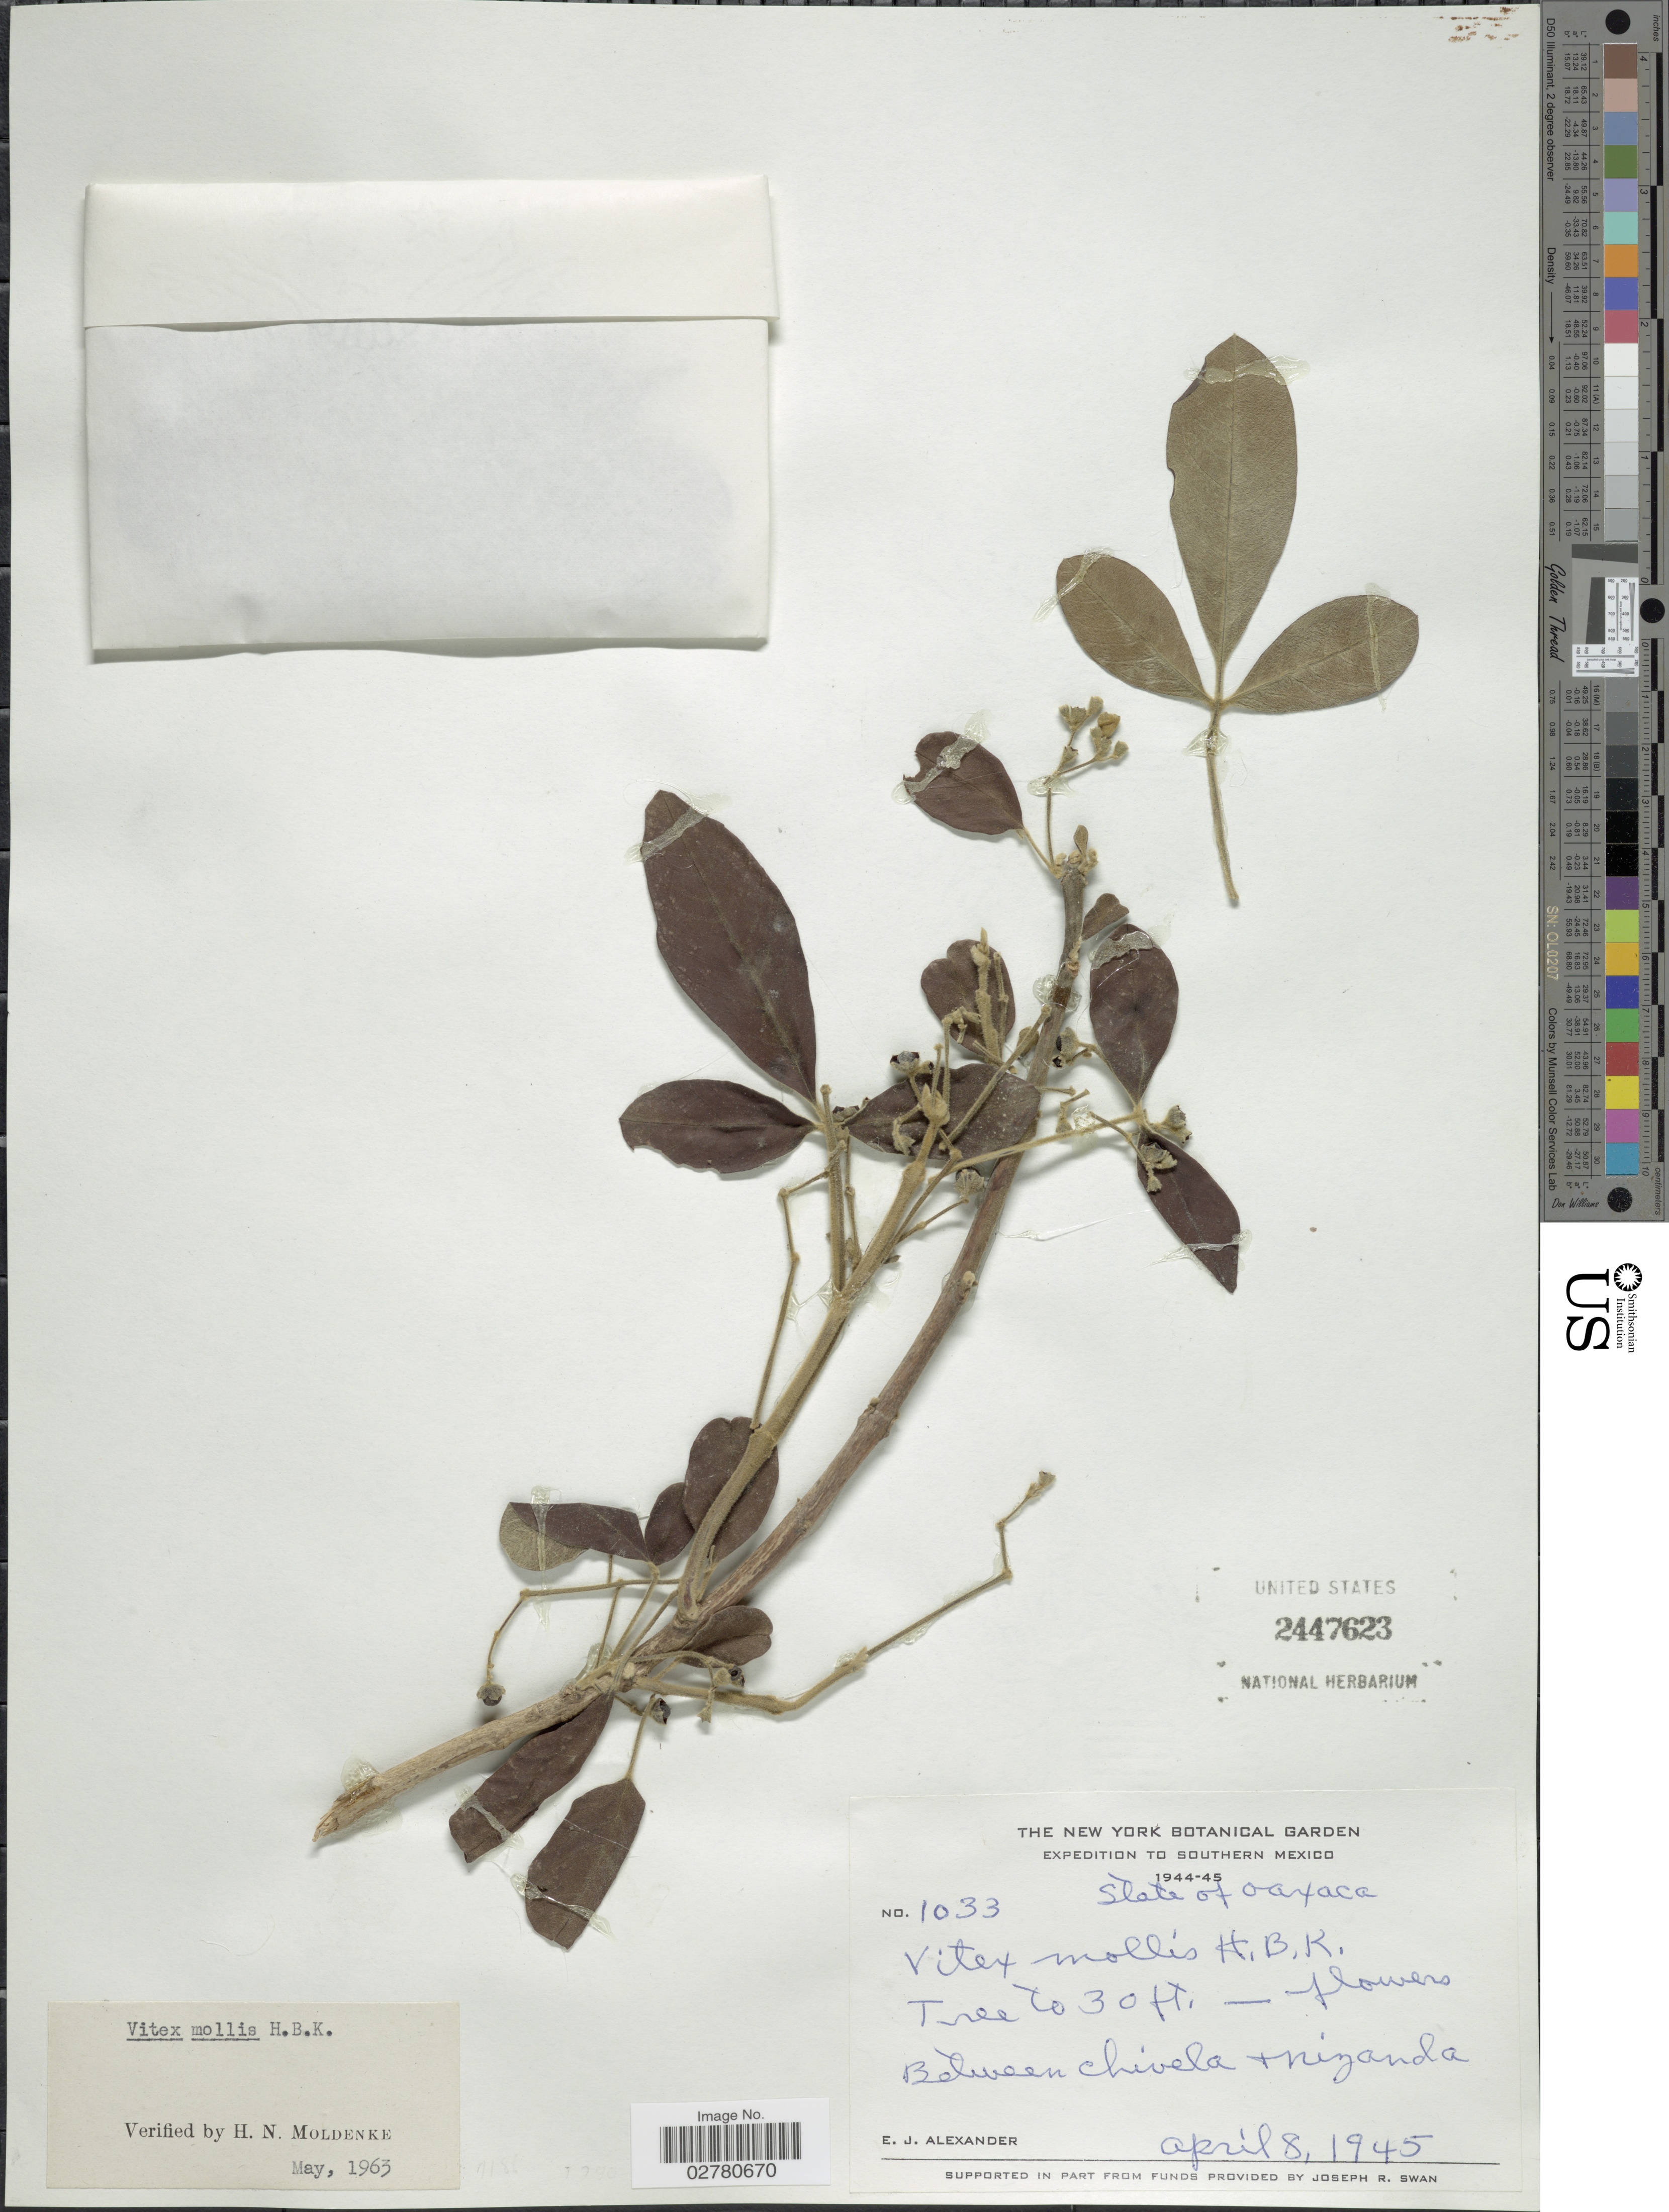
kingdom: Plantae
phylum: Tracheophyta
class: Magnoliopsida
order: Lamiales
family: Lamiaceae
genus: Vitex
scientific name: Vitex mollis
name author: Kunth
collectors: E. J. Alexander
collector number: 1033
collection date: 1945-04-08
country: Mexico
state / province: Oaxaca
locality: Southern Mexico. Between Chivela & Nizanda.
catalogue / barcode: US 2447623